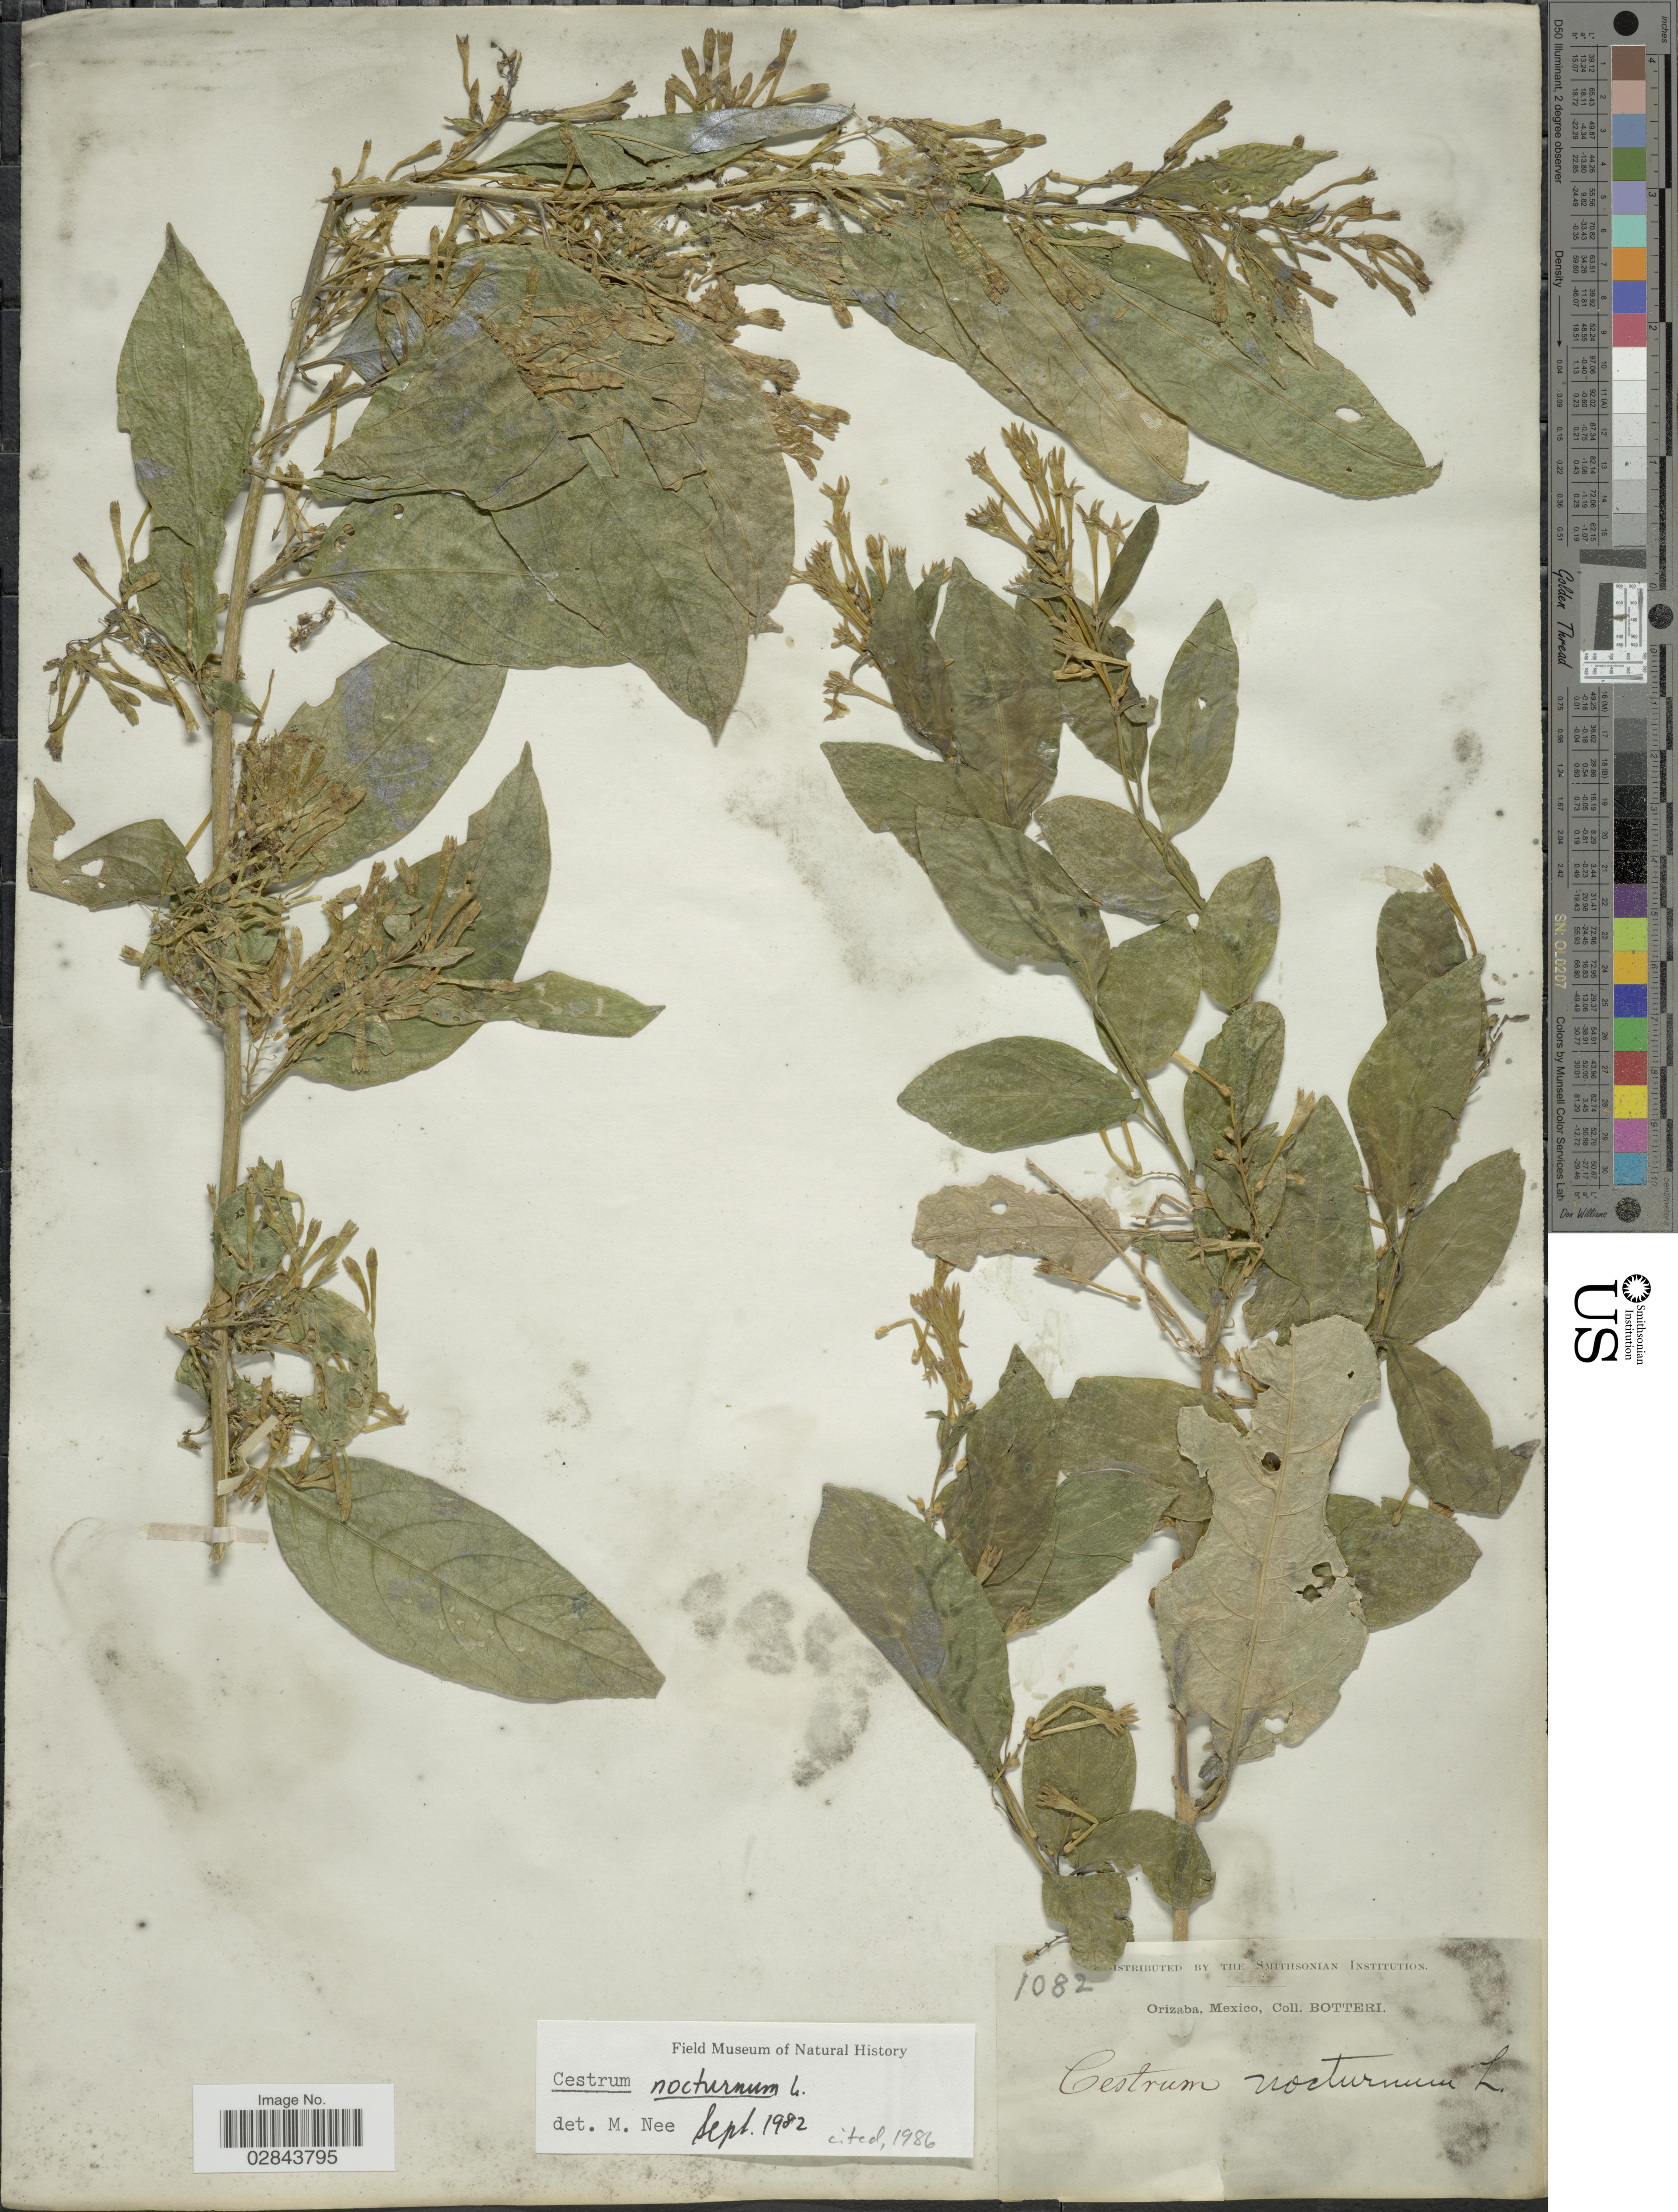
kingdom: Plantae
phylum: Tracheophyta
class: Magnoliopsida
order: Solanales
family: Solanaceae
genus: Cestrum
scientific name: Cestrum nocturnum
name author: L.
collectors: -. Botteri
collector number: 1082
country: Mexico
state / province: Veracruz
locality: Orizaba.